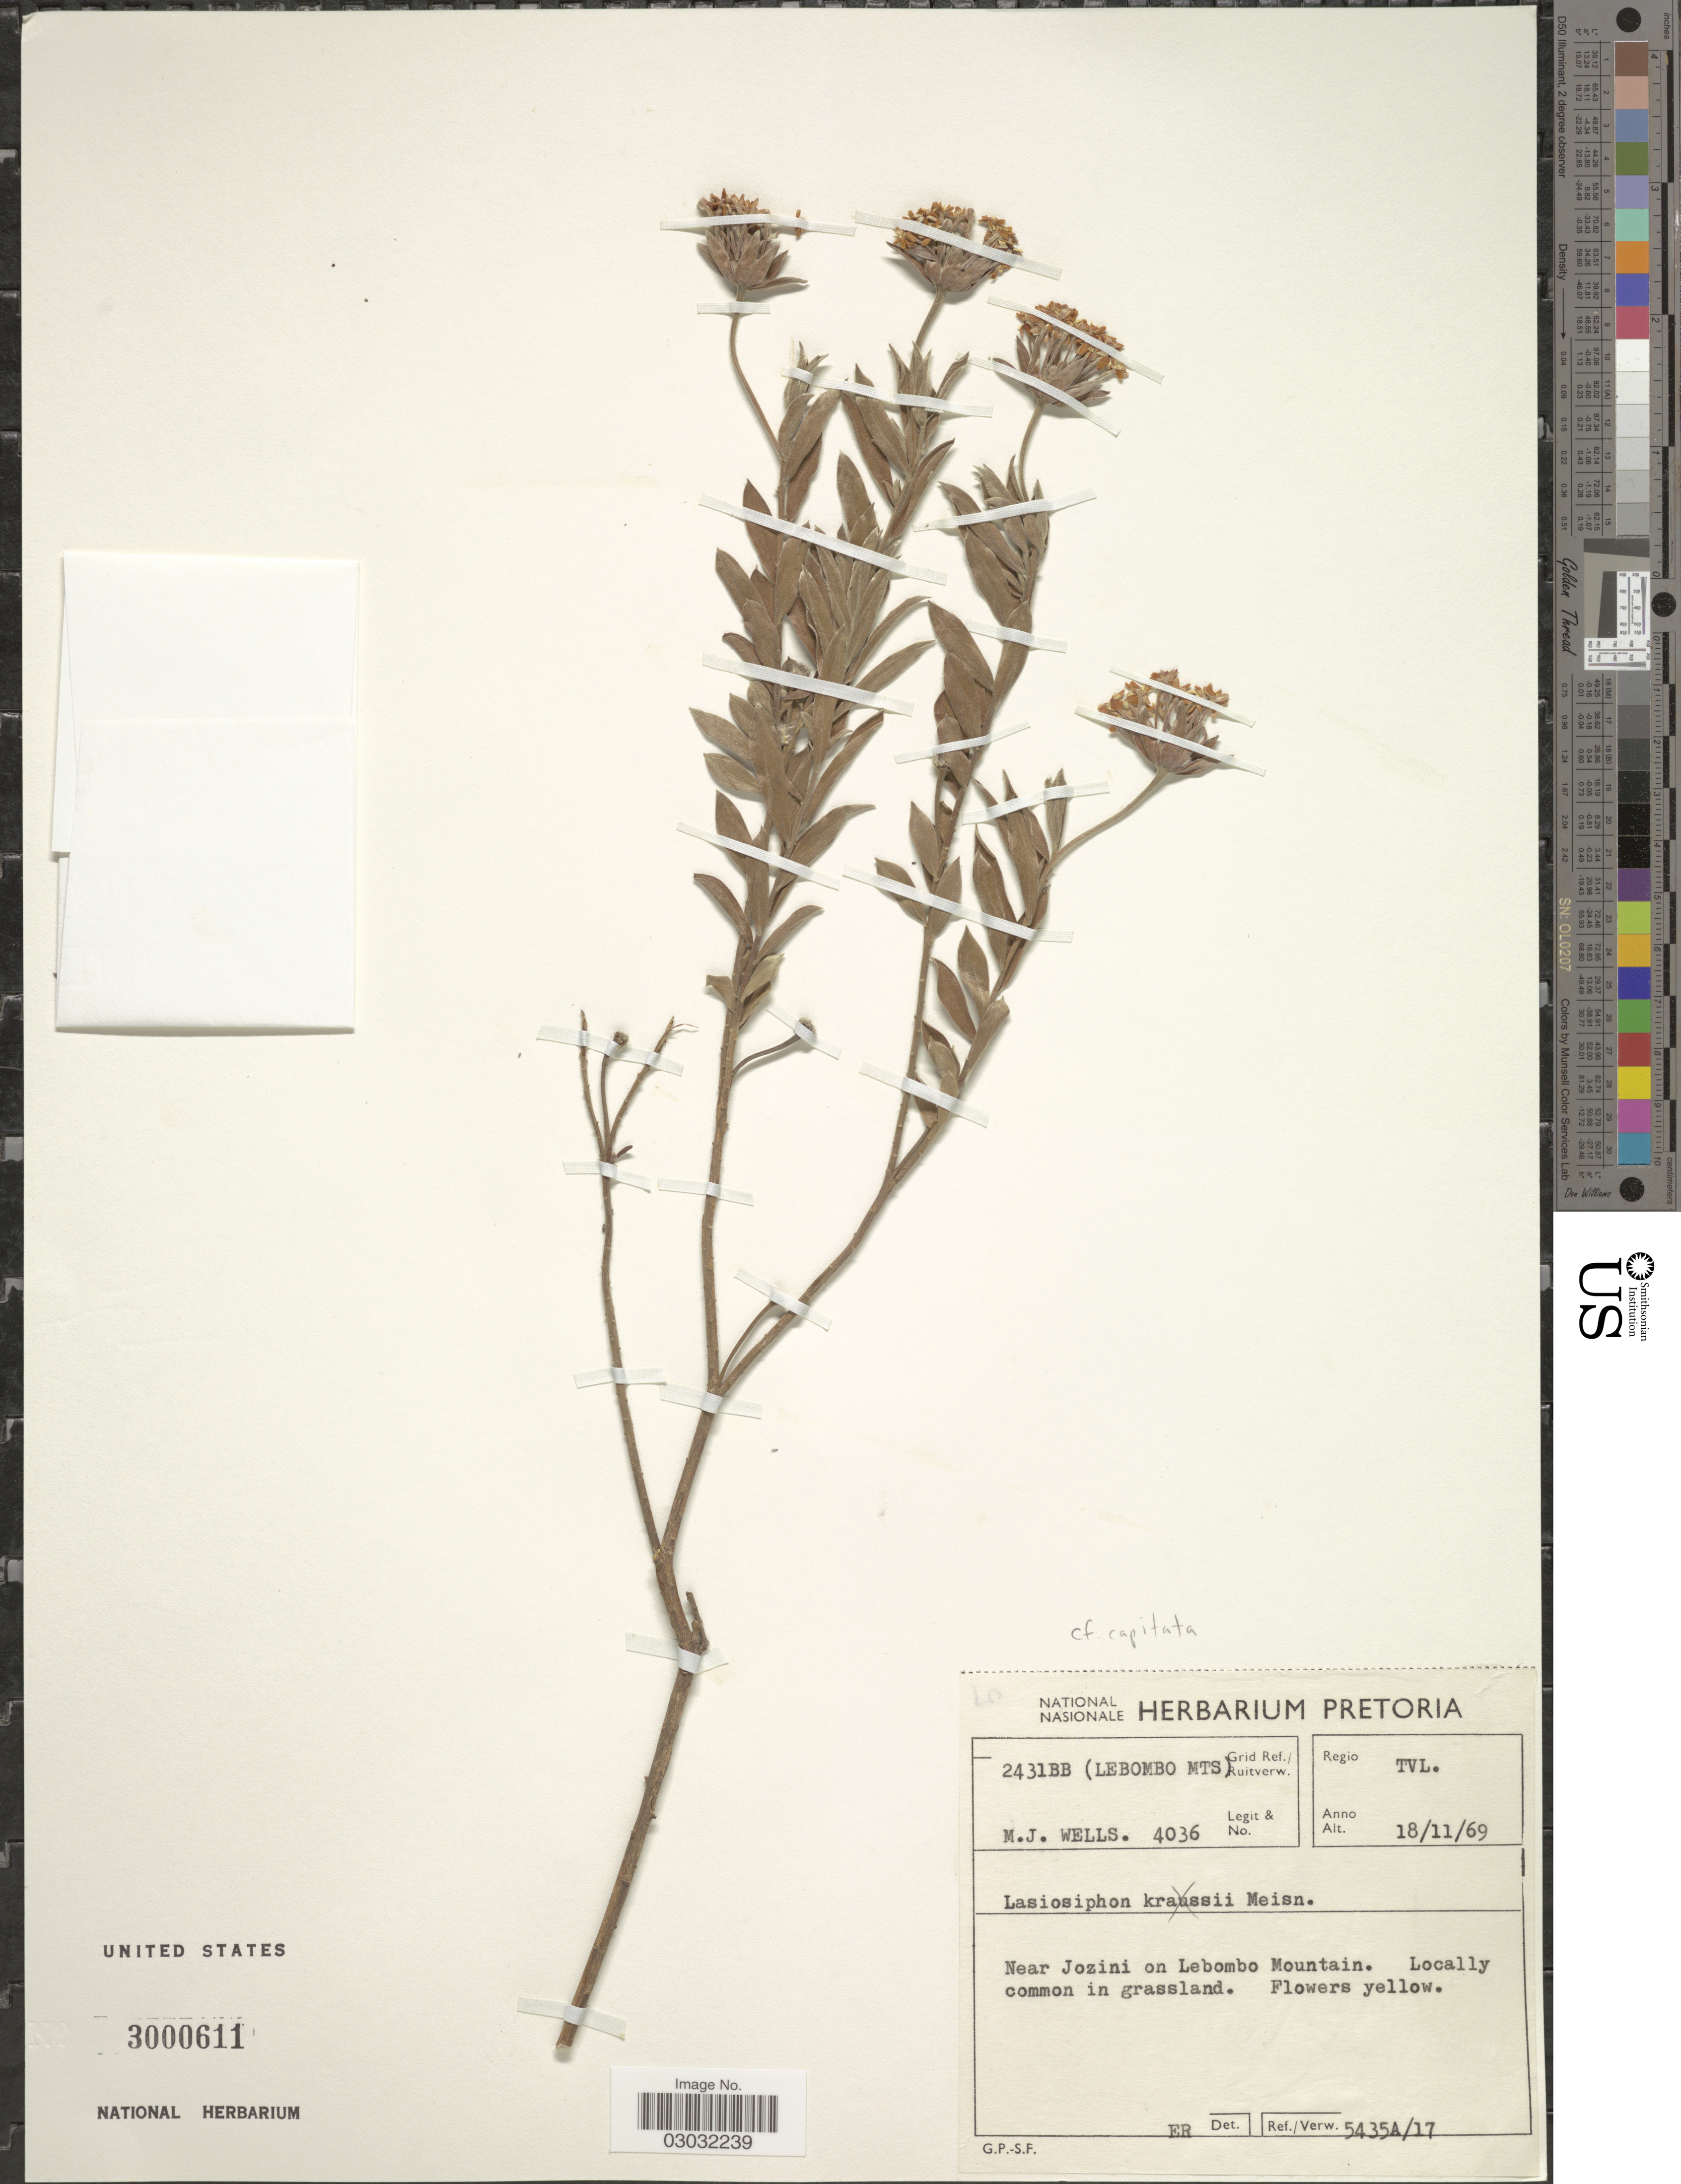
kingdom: Plantae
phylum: Tracheophyta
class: Magnoliopsida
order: Malvales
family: Thymelaeaceae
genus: Lasiosiphon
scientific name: Lasiosiphon capitatus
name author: (L. f.) Burtt Davy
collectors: M. Wells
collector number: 4036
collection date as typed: Transcribed d/m/y: 18/11/69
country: South Africa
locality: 2431BB (Lebombo Mts) Grid Ref./Ruitverw. Regio TVL. Near Jozoni on Lebombo Mountain.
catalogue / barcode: US 3000611